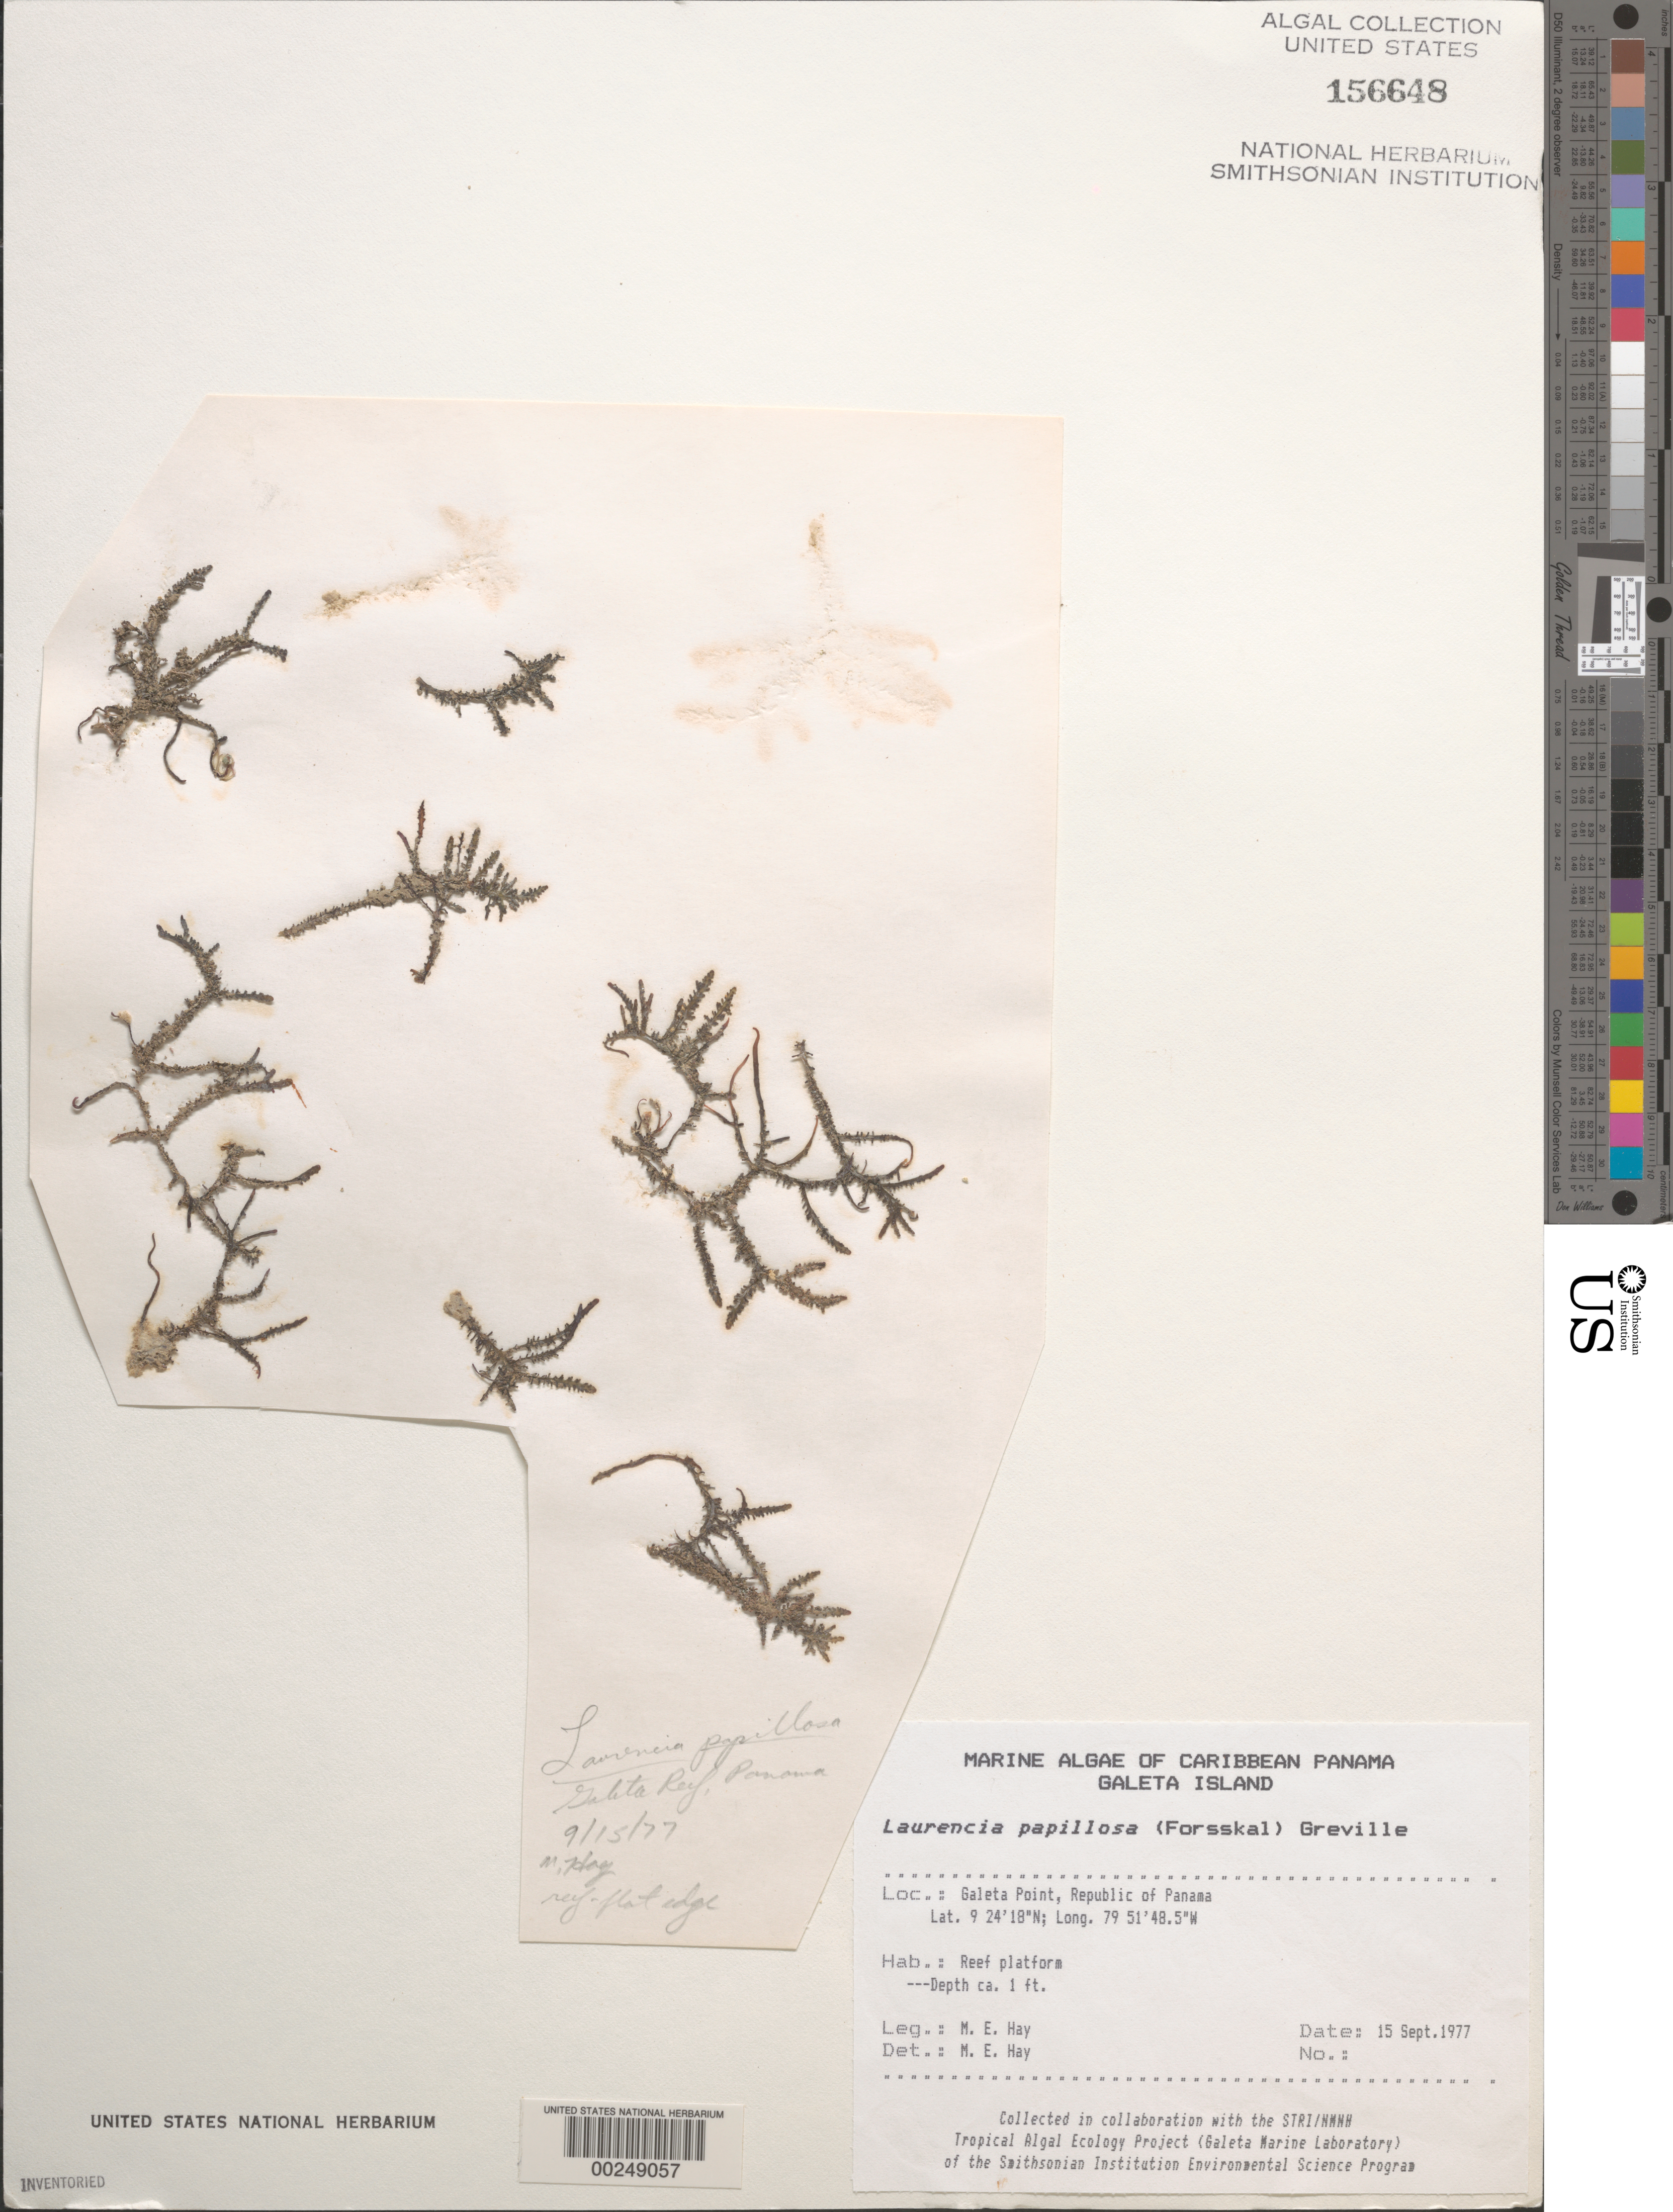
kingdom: Plantae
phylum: Rhodophyta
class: Florideophyceae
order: Ceramiales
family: Rhodomelaceae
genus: Palisada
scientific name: Palisada perforata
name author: (Bory) K.W. Nam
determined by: Algae name updating Project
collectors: M. E. Hay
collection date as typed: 15 Sep 1977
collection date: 1977-09-15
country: Panama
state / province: Colón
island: Galeta Island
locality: Galeta Point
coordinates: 9 24' 18" N, 79 51' 48.5" W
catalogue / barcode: US 156648